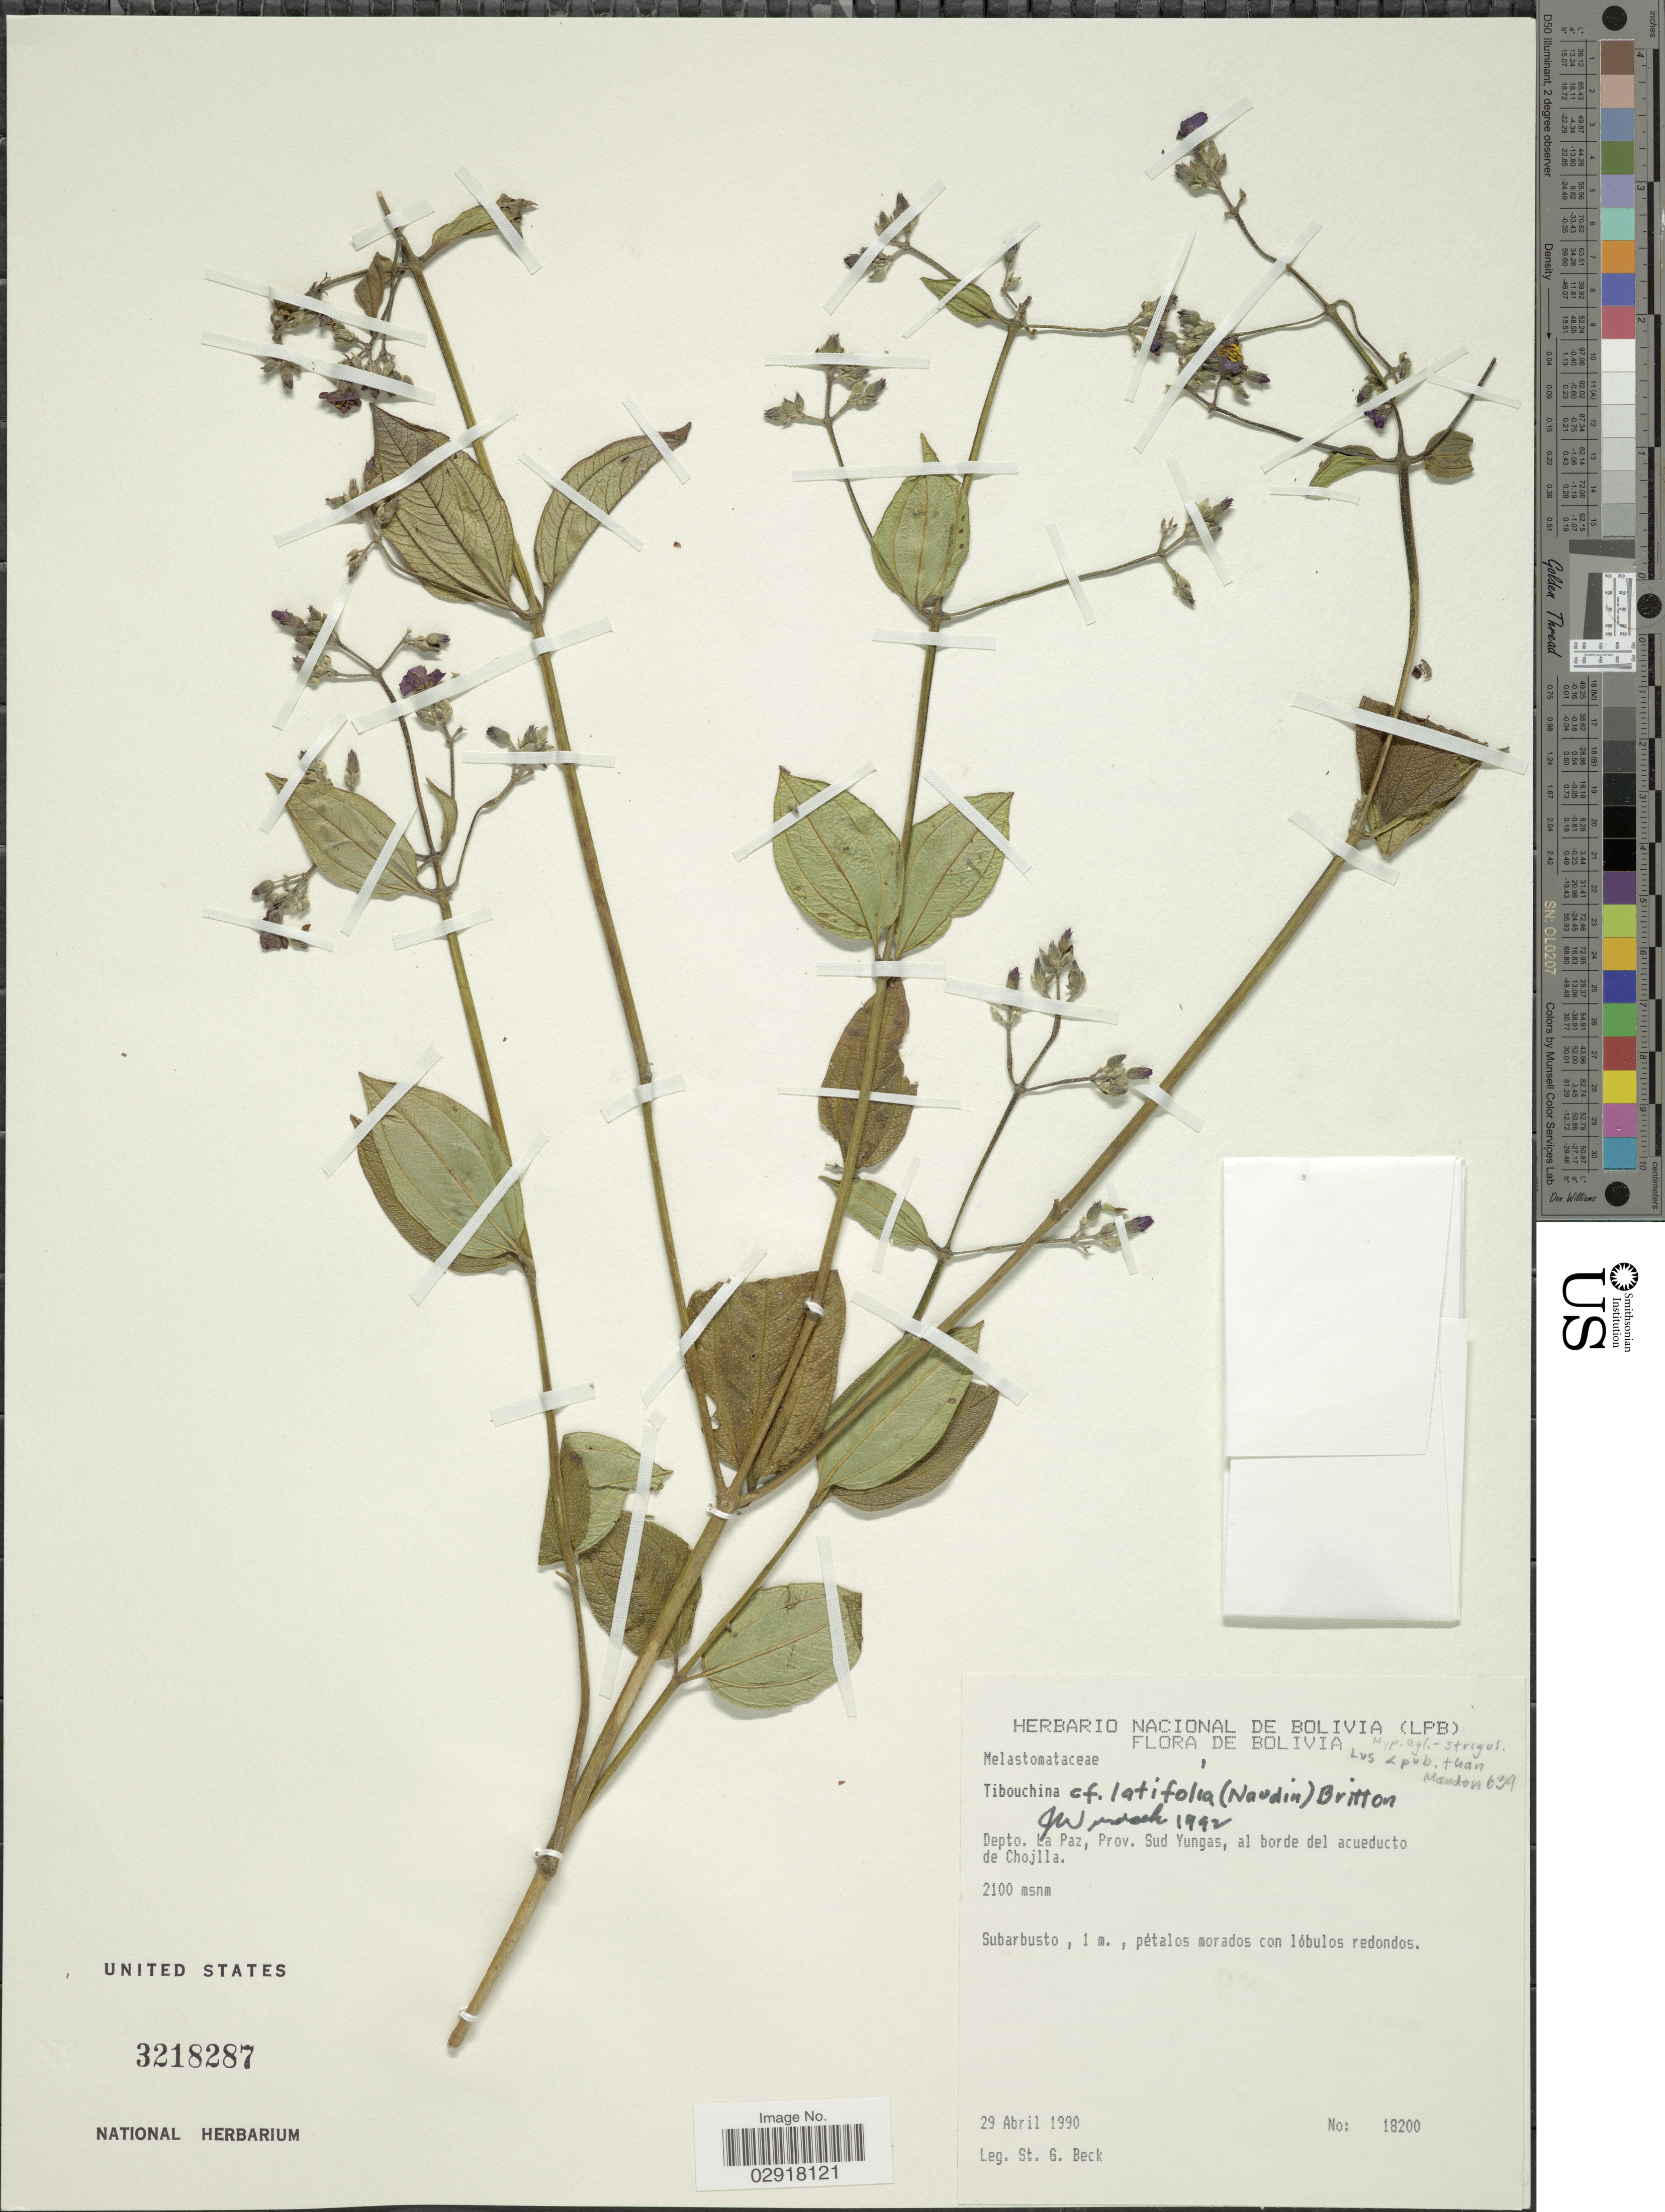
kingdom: Plantae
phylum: Tracheophyta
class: Magnoliopsida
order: Myrtales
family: Melastomataceae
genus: Chaetogastra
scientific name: Chaetogastra latifolia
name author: (Naudin) P.J.F. Guim. & Michelang.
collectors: S. G. Beck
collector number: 18200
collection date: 1990-04-29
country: Bolivia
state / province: La Paz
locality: Depto. La Paz, Prov. Sud Yungas, al borde del acueducto de Chojlla.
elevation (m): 2100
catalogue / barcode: US 3218287